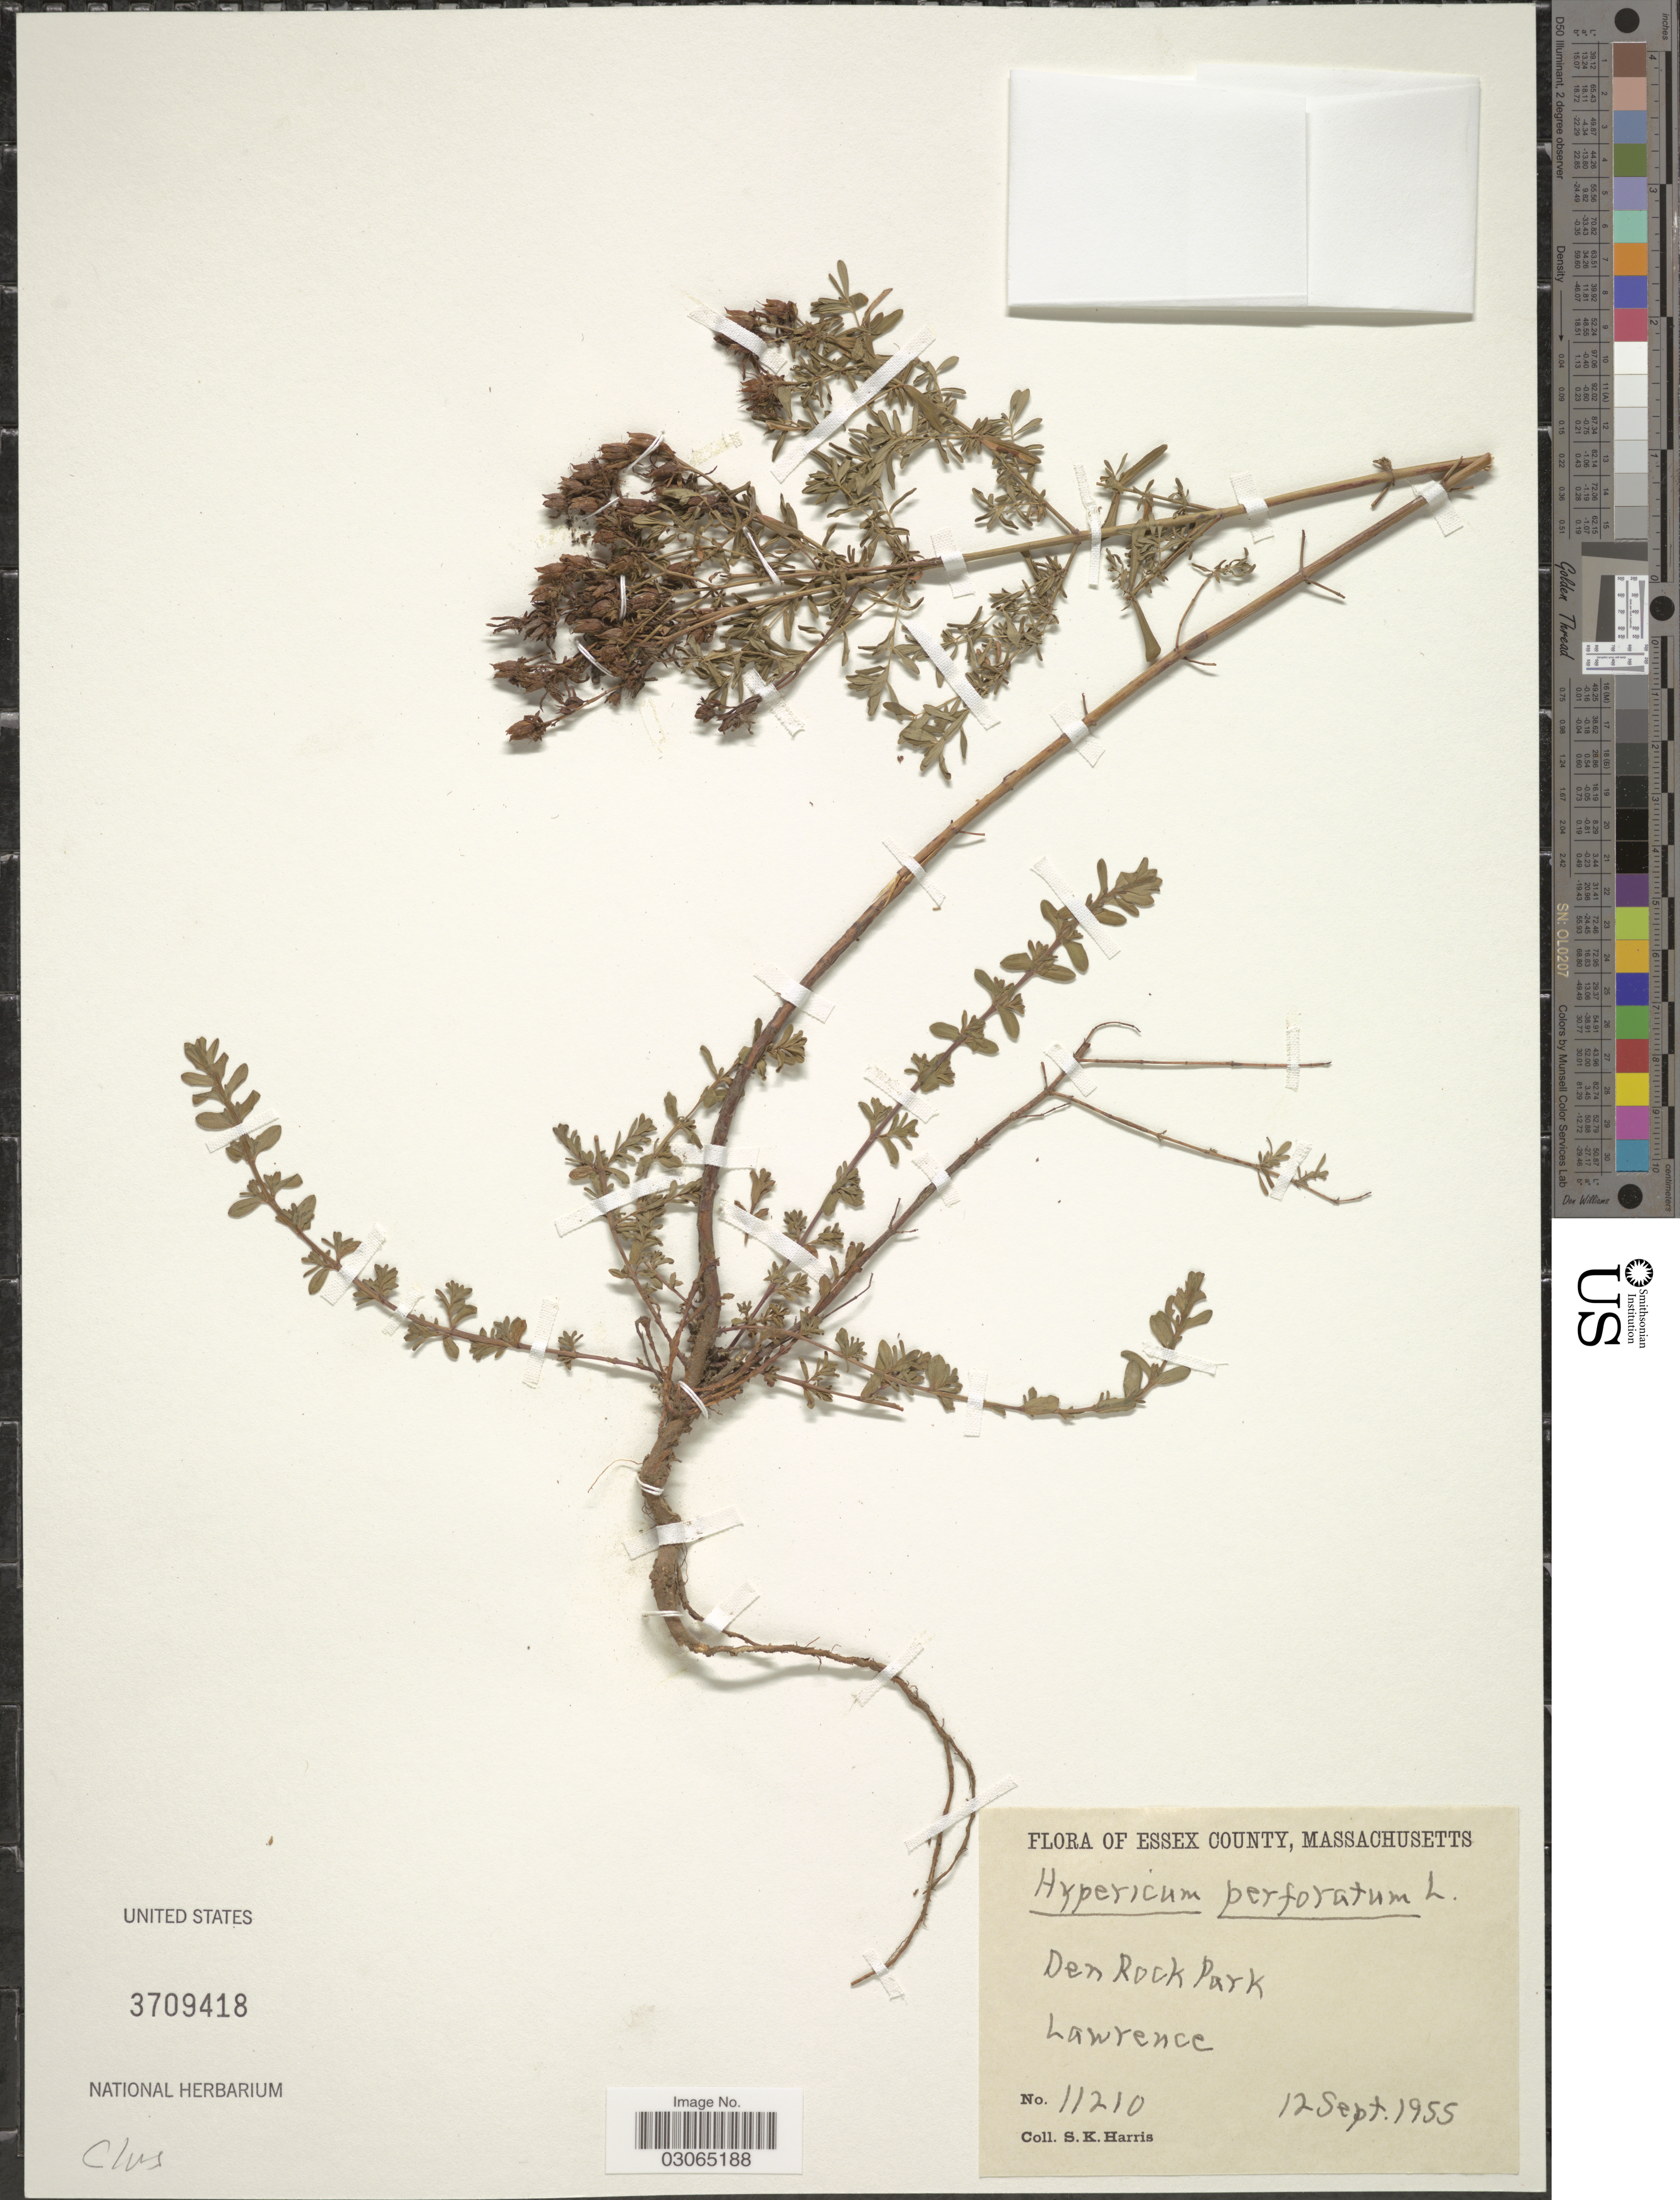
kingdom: Plantae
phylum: Tracheophyta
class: Magnoliopsida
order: Malpighiales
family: Hypericaceae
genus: Hypericum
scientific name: Hypericum perforatum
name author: L.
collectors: S. K. Harris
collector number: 11210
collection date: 1955-09-12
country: United States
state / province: Massachusetts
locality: Essex county. Den Rock Park. Lawrence.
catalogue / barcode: US 3709418